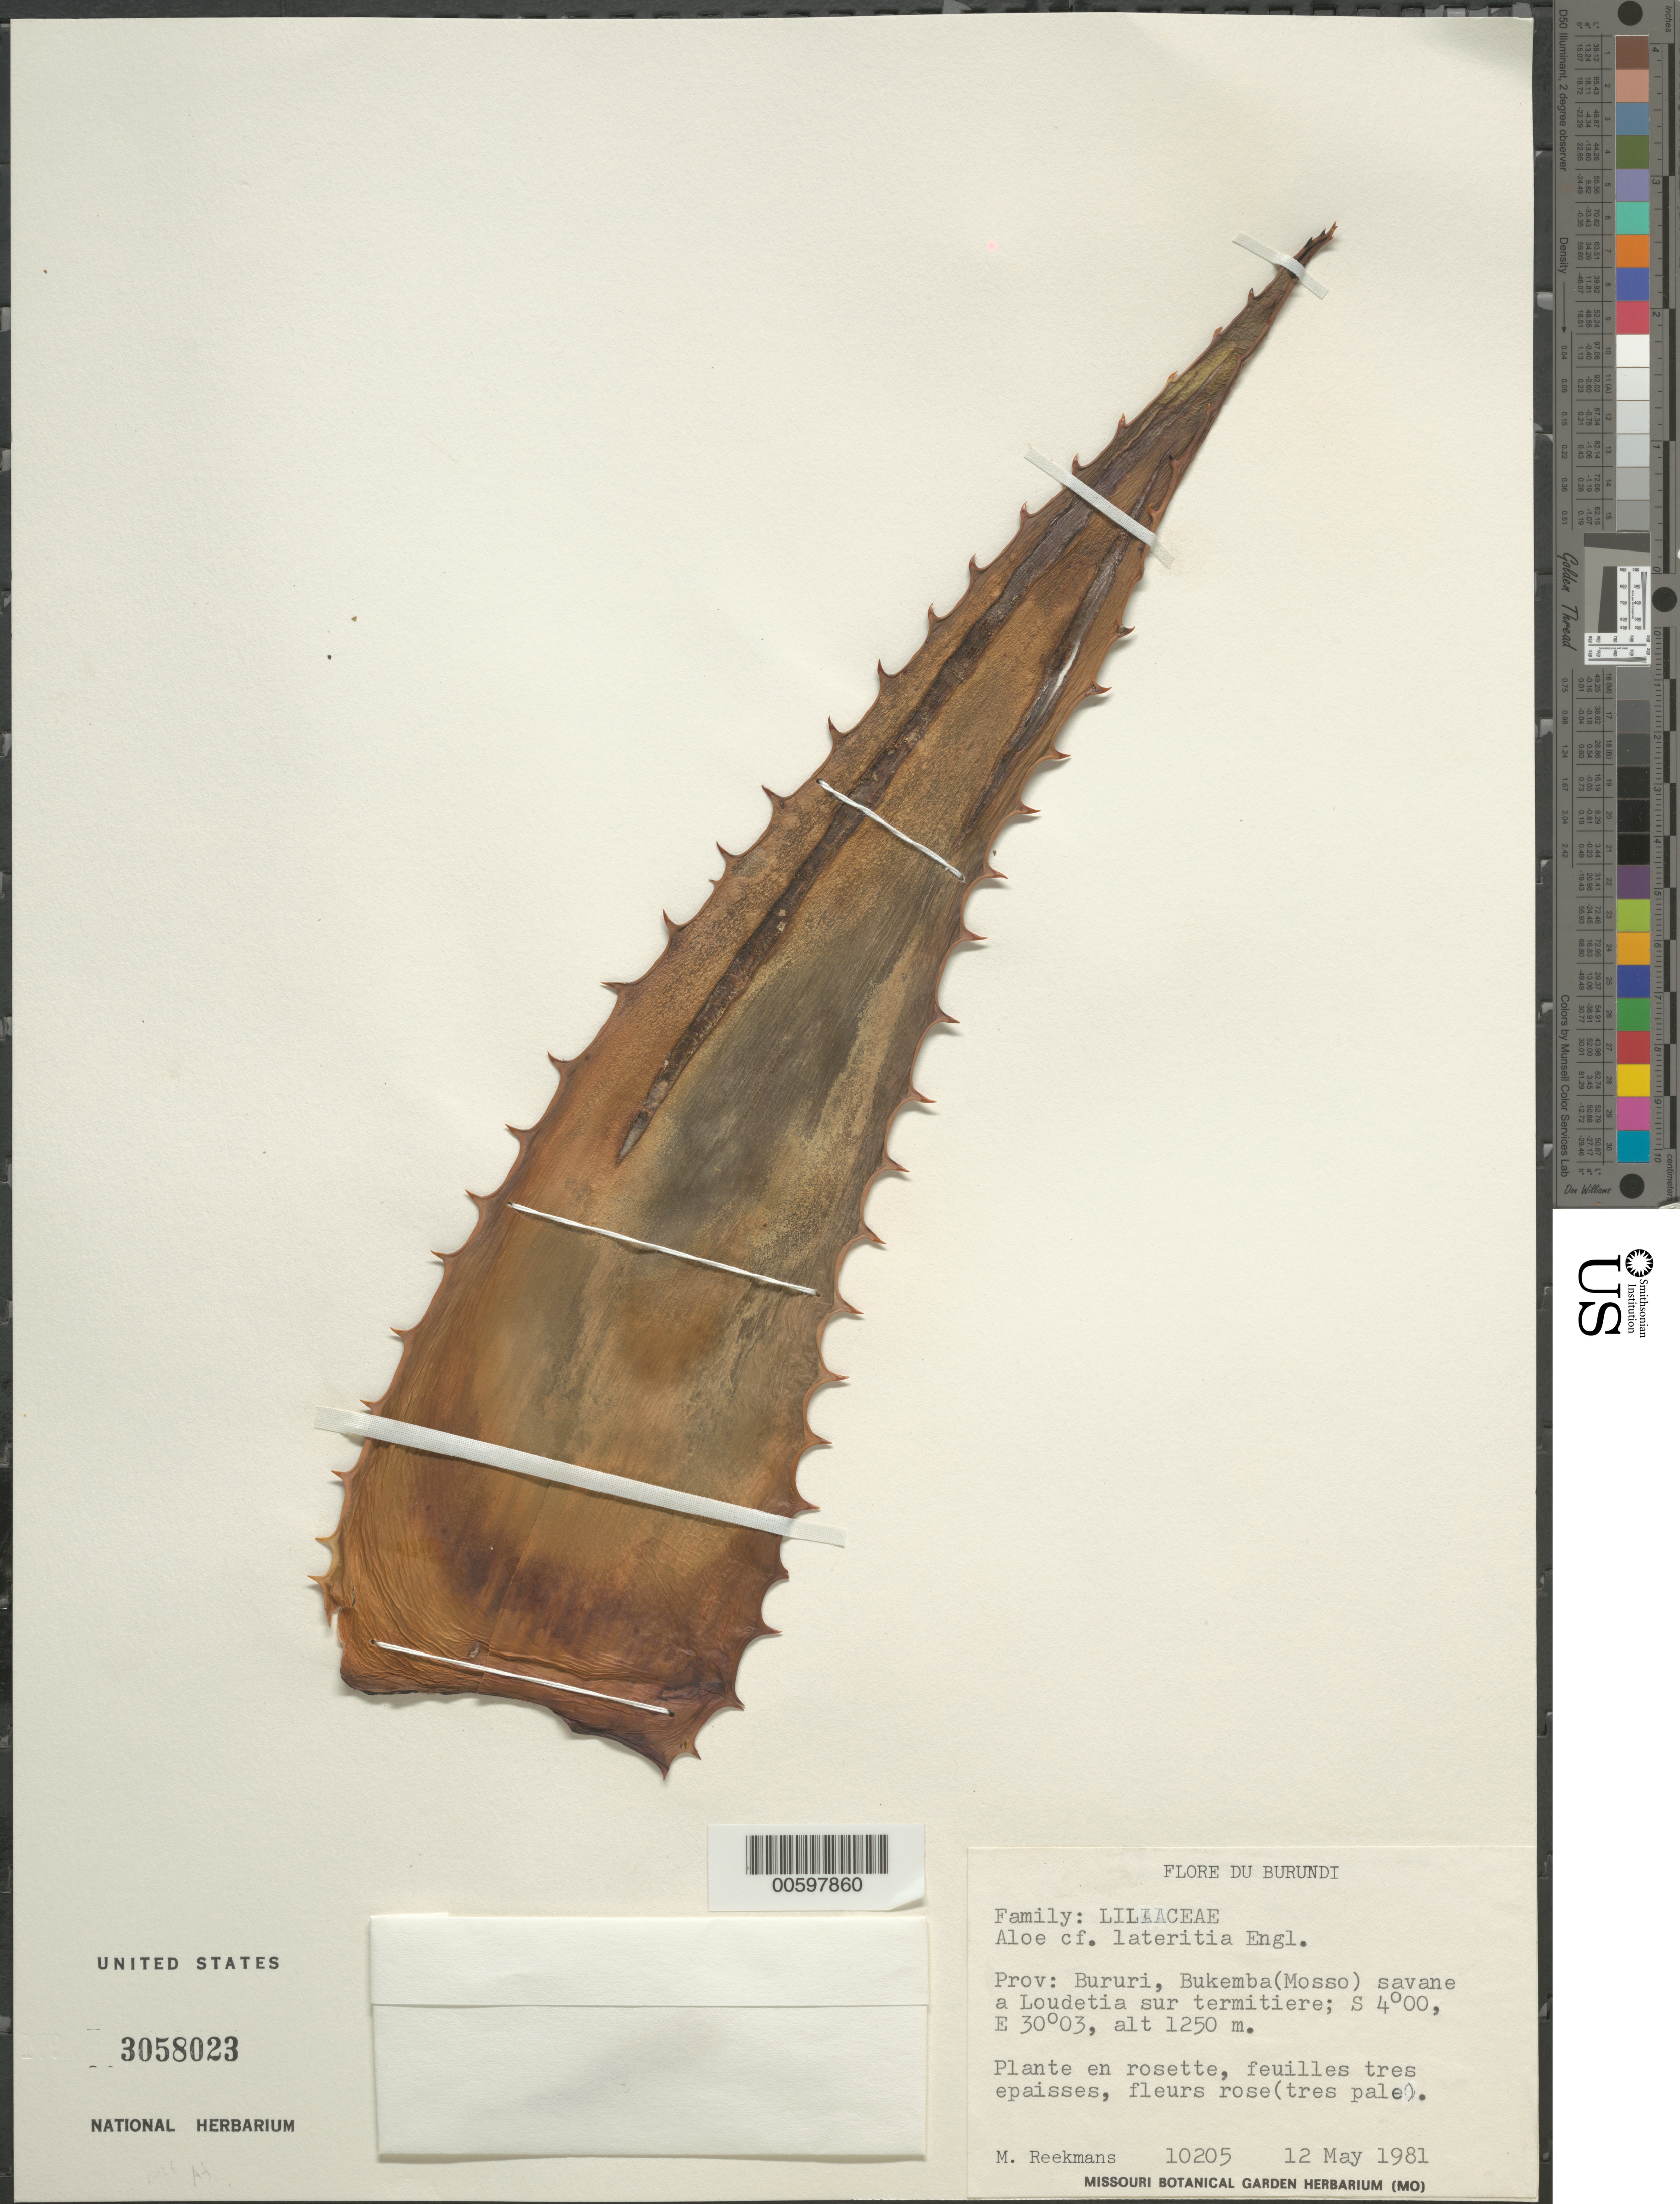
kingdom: Plantae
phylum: Tracheophyta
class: Liliopsida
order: Asparagales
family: Asphodelaceae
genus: Aloe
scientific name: Aloe lateritia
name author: Engl.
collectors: M. Reekmans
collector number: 10205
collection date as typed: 12 May 1981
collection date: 1981-05-12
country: Burundi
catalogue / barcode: US 3058023